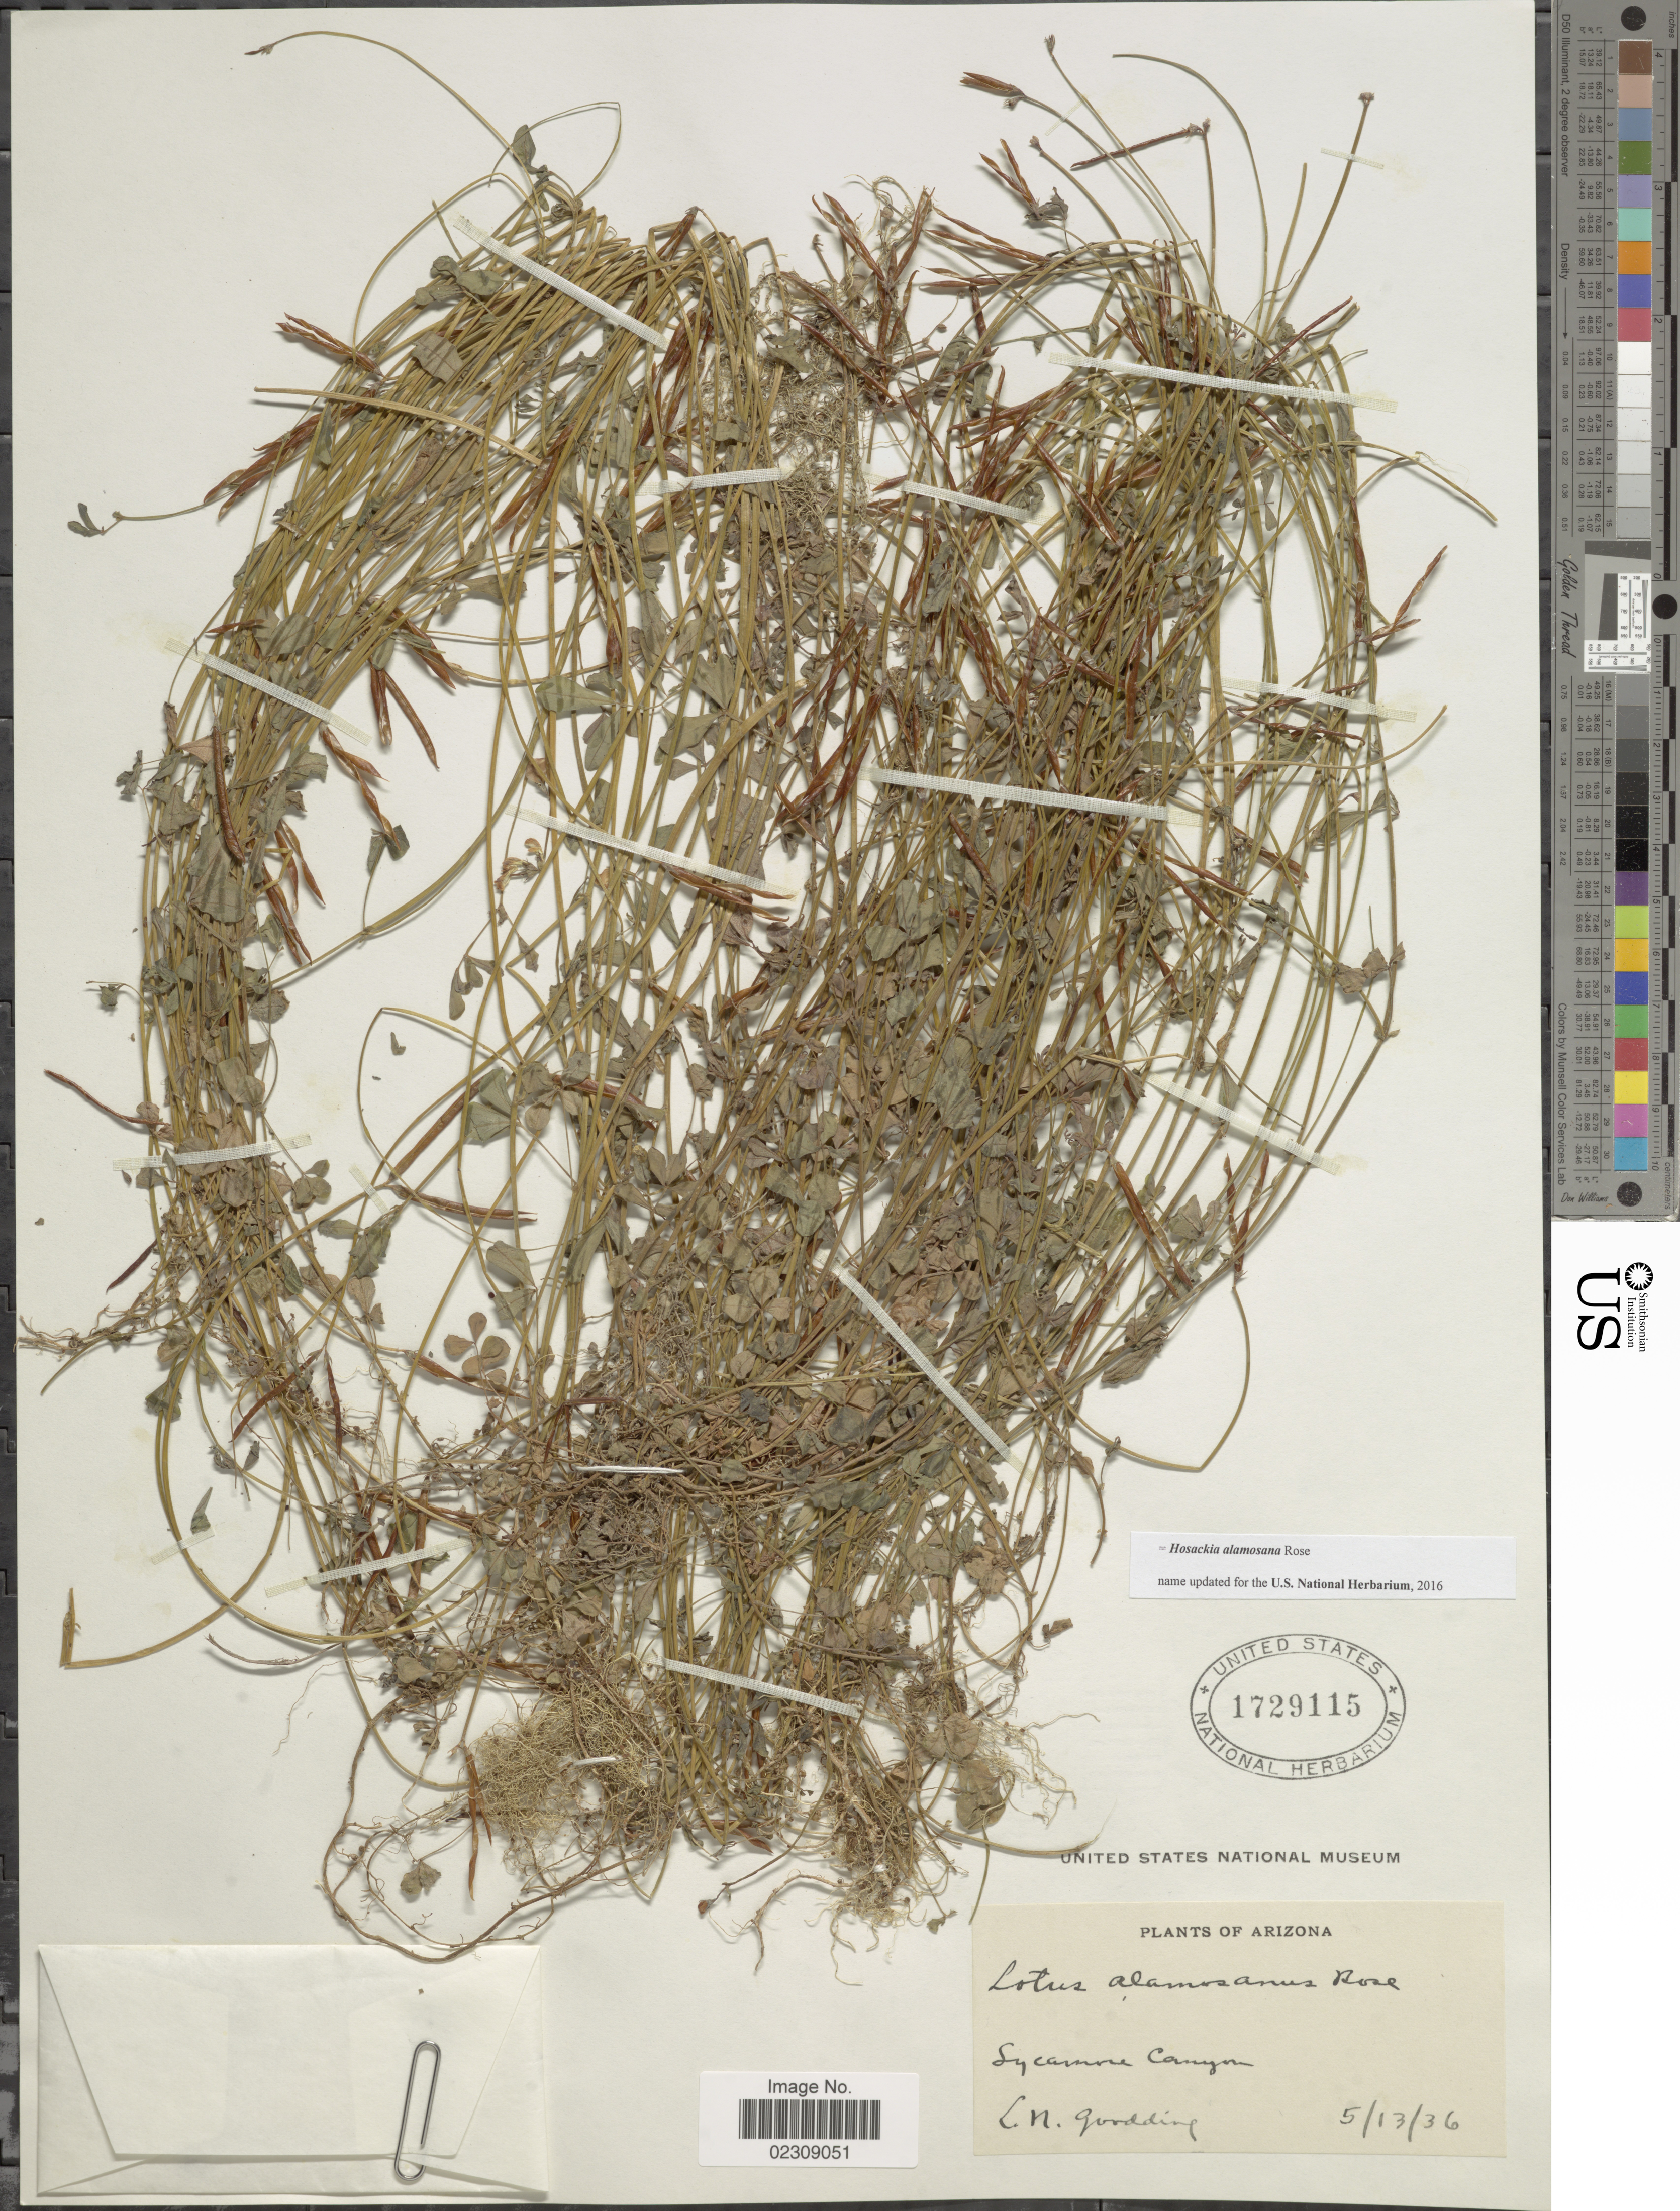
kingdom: Plantae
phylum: Tracheophyta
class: Magnoliopsida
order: Fabales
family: Fabaceae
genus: Hosackia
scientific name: Hosackia alamosana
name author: Rose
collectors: L. N. Goodding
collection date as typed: Transcribed d/m/y: 13/5/36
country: United States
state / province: Arizona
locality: Sycamme Canyon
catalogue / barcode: US 1729115